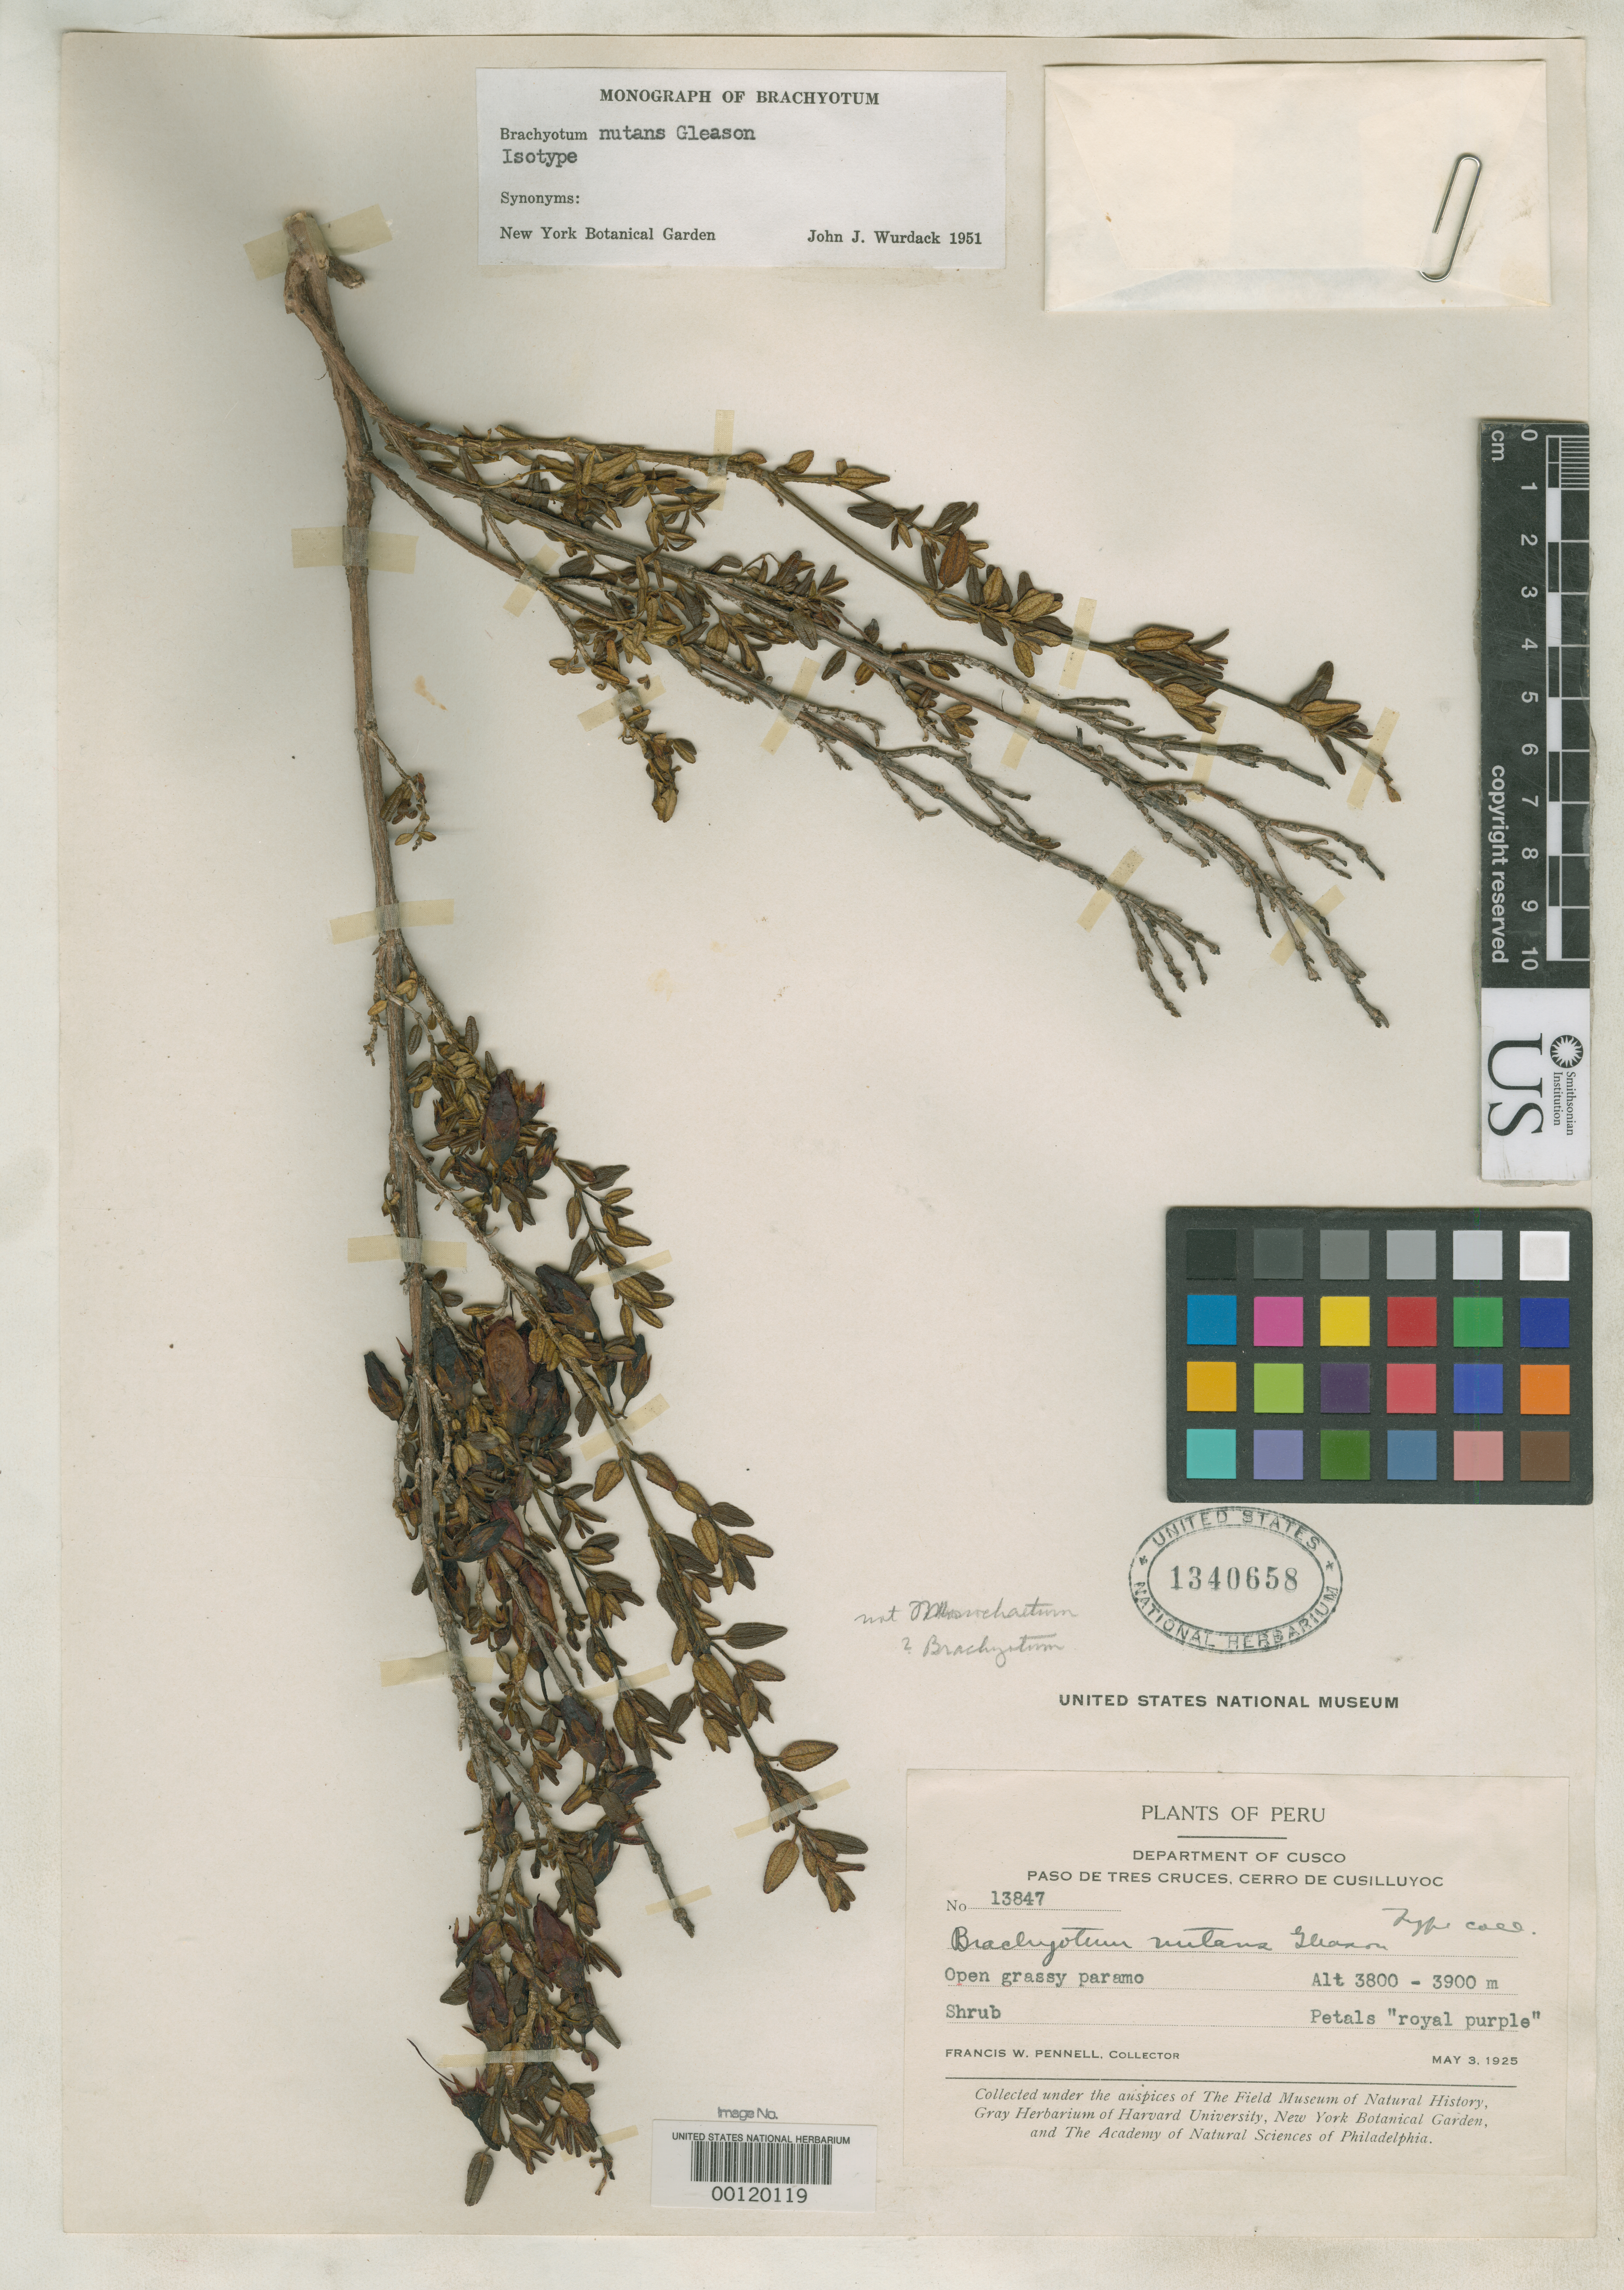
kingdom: Plantae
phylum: Tracheophyta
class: Magnoliopsida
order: Myrtales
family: Melastomataceae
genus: Brachyotum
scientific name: Brachyotum nutans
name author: Gleason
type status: Isotype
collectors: F. W. Pennell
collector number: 13847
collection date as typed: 03 May 1925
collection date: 1925-05-03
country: Peru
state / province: Cusco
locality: Paso de Tres Cruces, Cerro de Cusilluyoc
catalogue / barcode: US 1340658